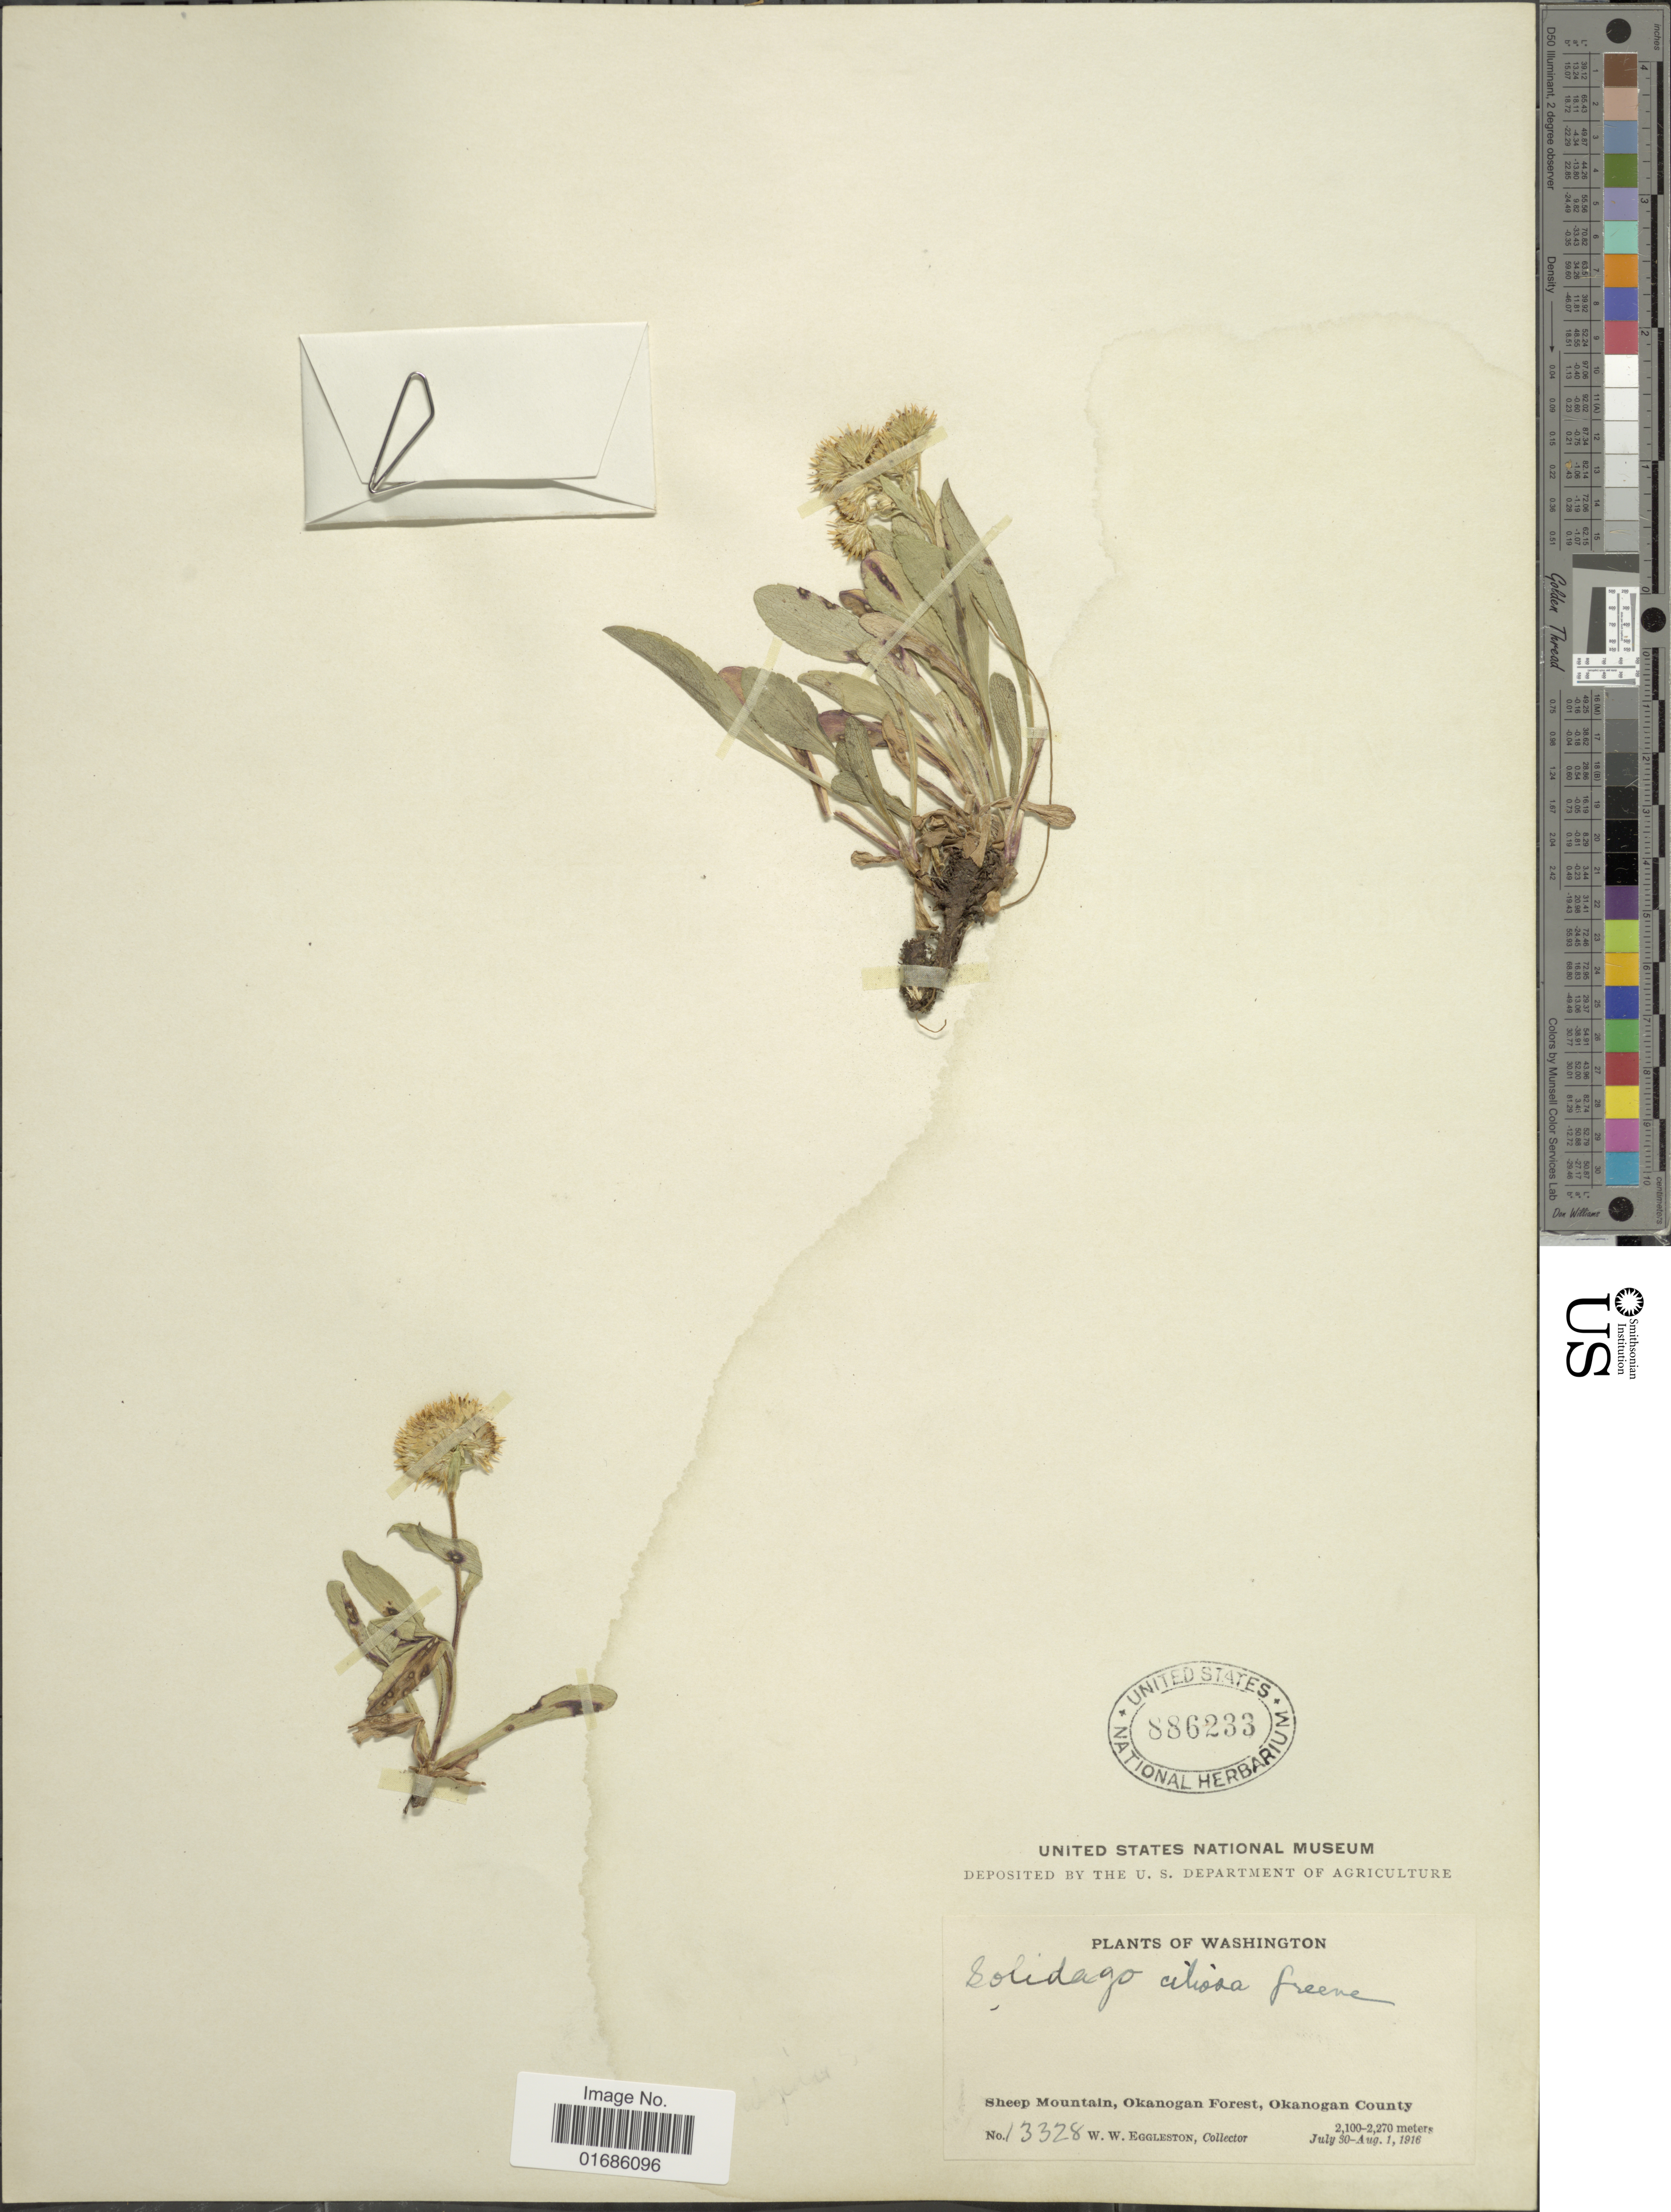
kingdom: Plantae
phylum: Tracheophyta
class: Magnoliopsida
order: Asterales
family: Asteraceae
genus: Solidago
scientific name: Solidago ciliosa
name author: Greene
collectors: W. W. Eggleston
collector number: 13328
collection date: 1916-07-30/1916-08-01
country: United States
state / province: Washington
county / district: Okanogan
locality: Sheep Mountain, Okanogan Forest, Okanogan County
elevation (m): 2100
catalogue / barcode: US 886233